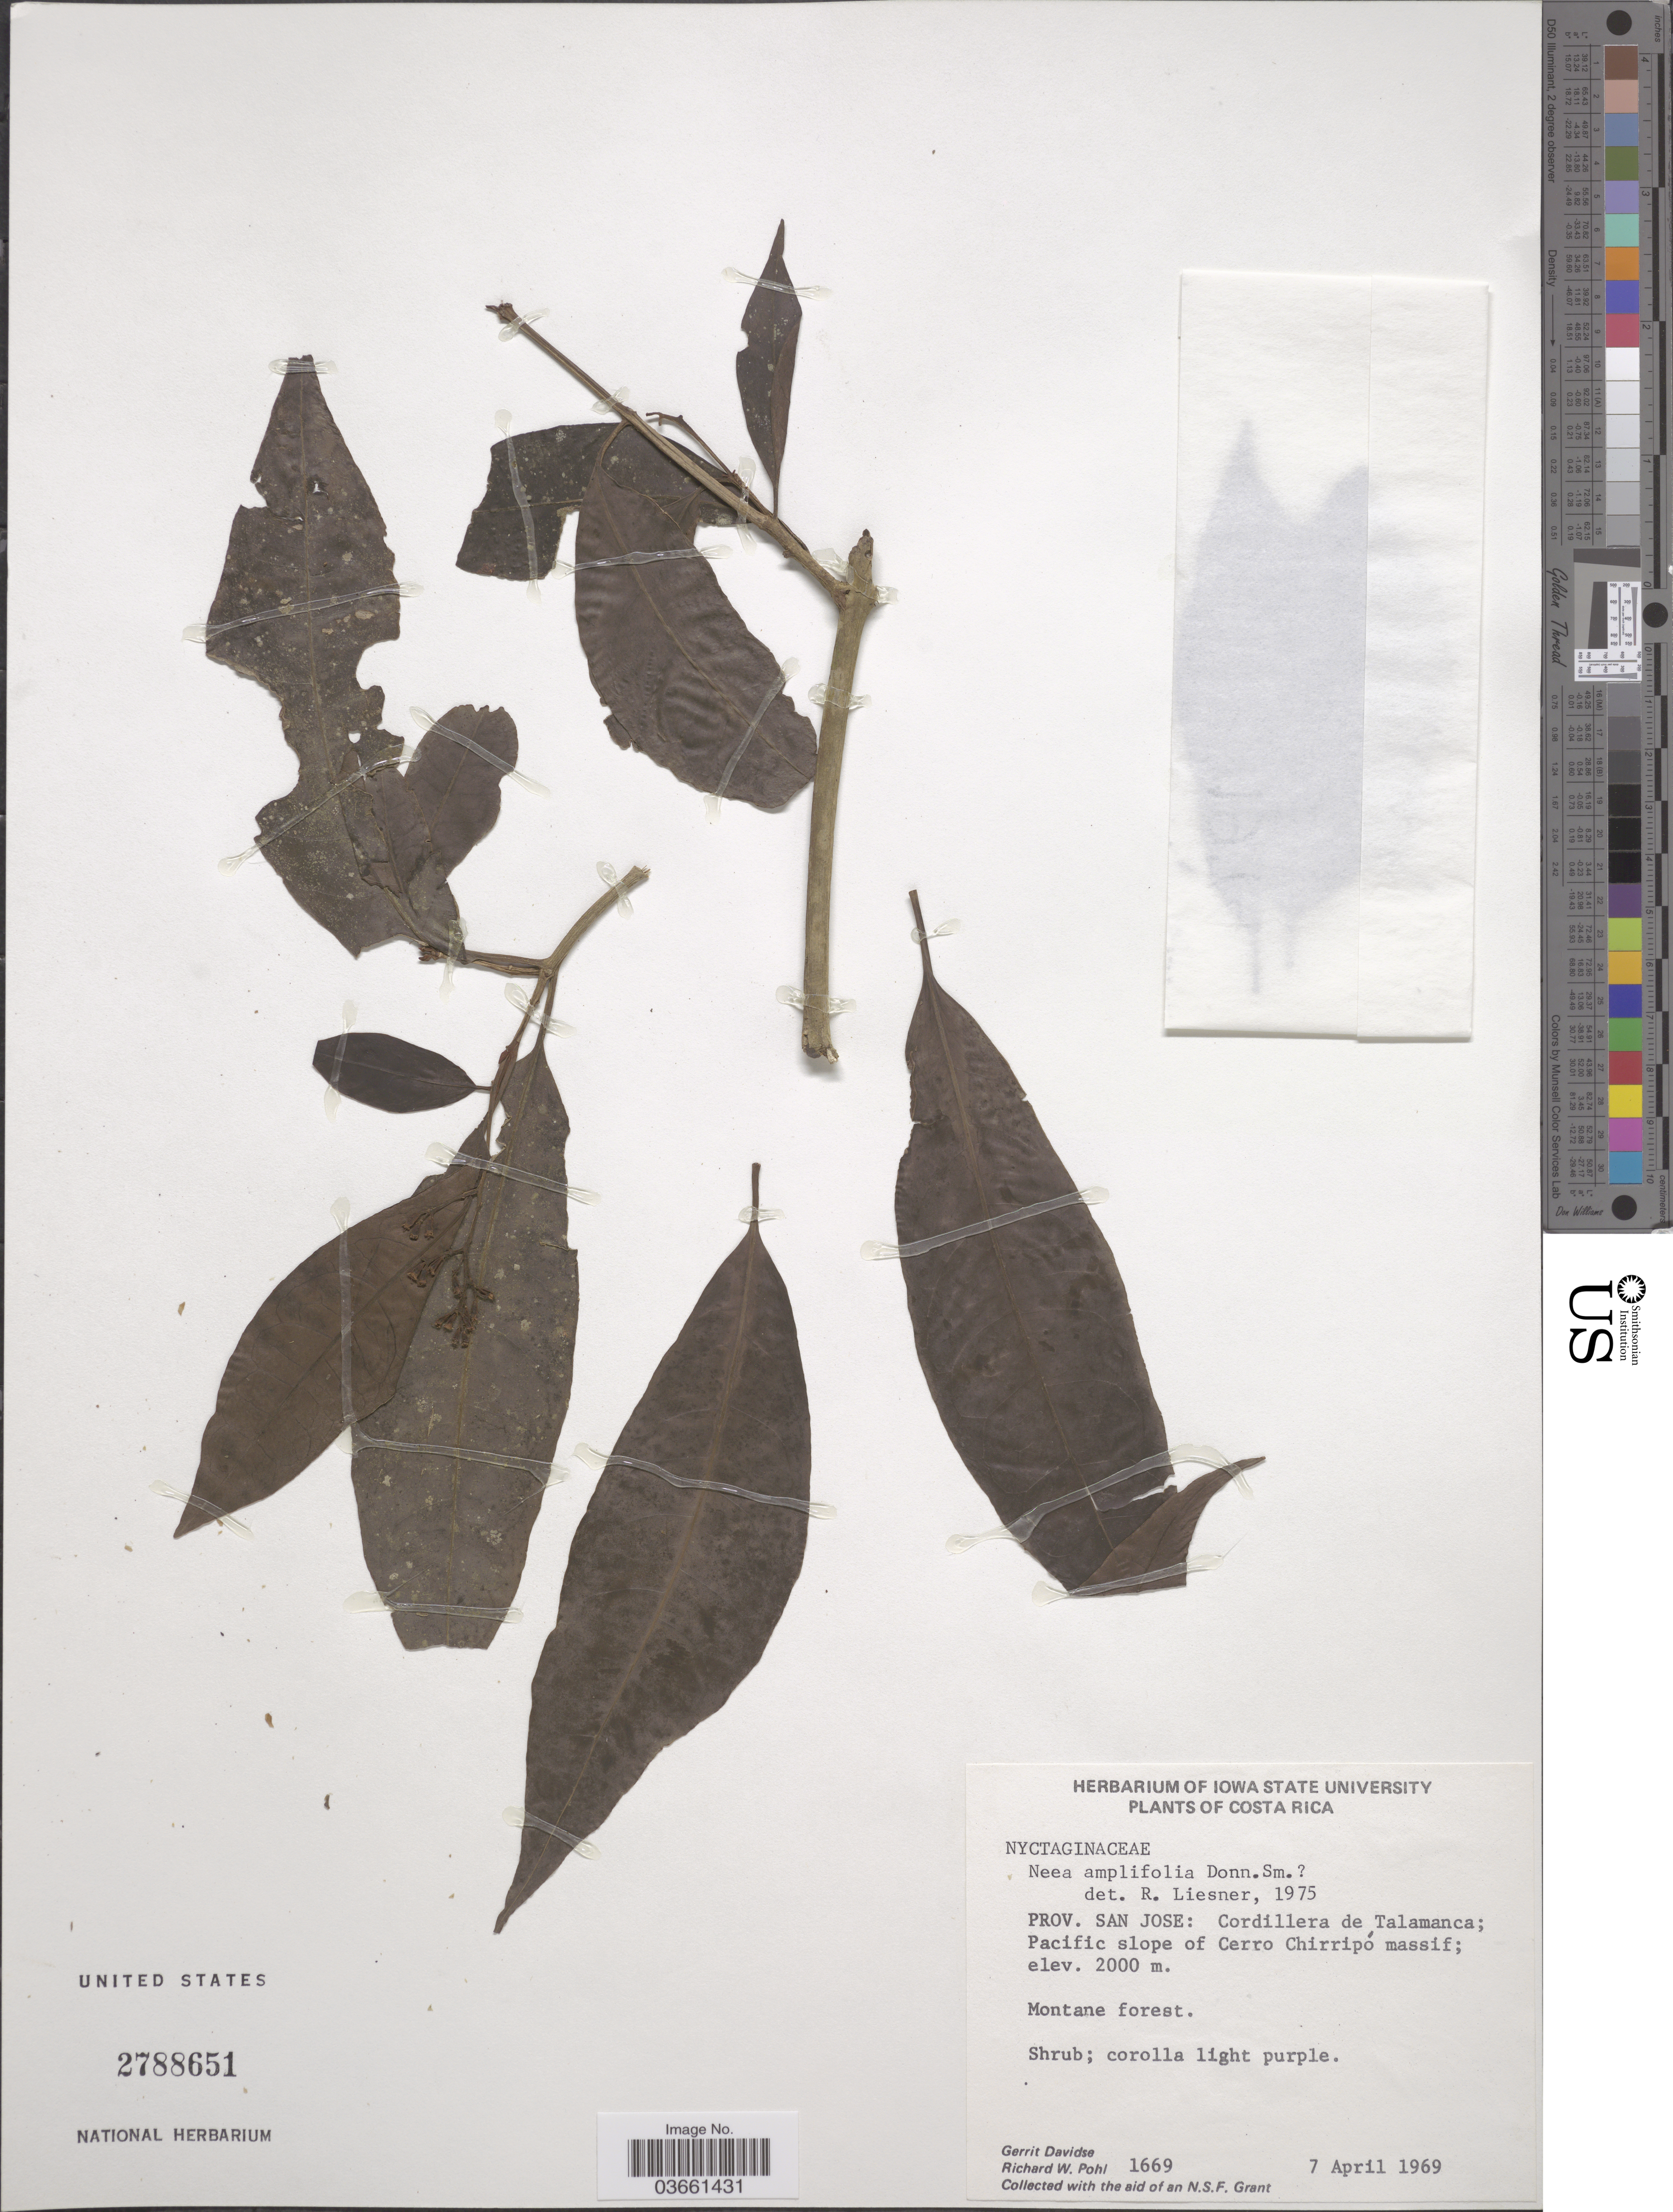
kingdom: Plantae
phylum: Tracheophyta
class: Magnoliopsida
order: Caryophyllales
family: Nyctaginaceae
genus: Neea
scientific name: Neea amplifolia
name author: Donn. Sm.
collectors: G. Davidse & R. W. Pohl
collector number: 1669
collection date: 1969-04-07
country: Costa Rica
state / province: San José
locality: Cordillera de Talamanca; Pacific slope of Cerro Chirripó massif.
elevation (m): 2000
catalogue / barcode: US 2788651